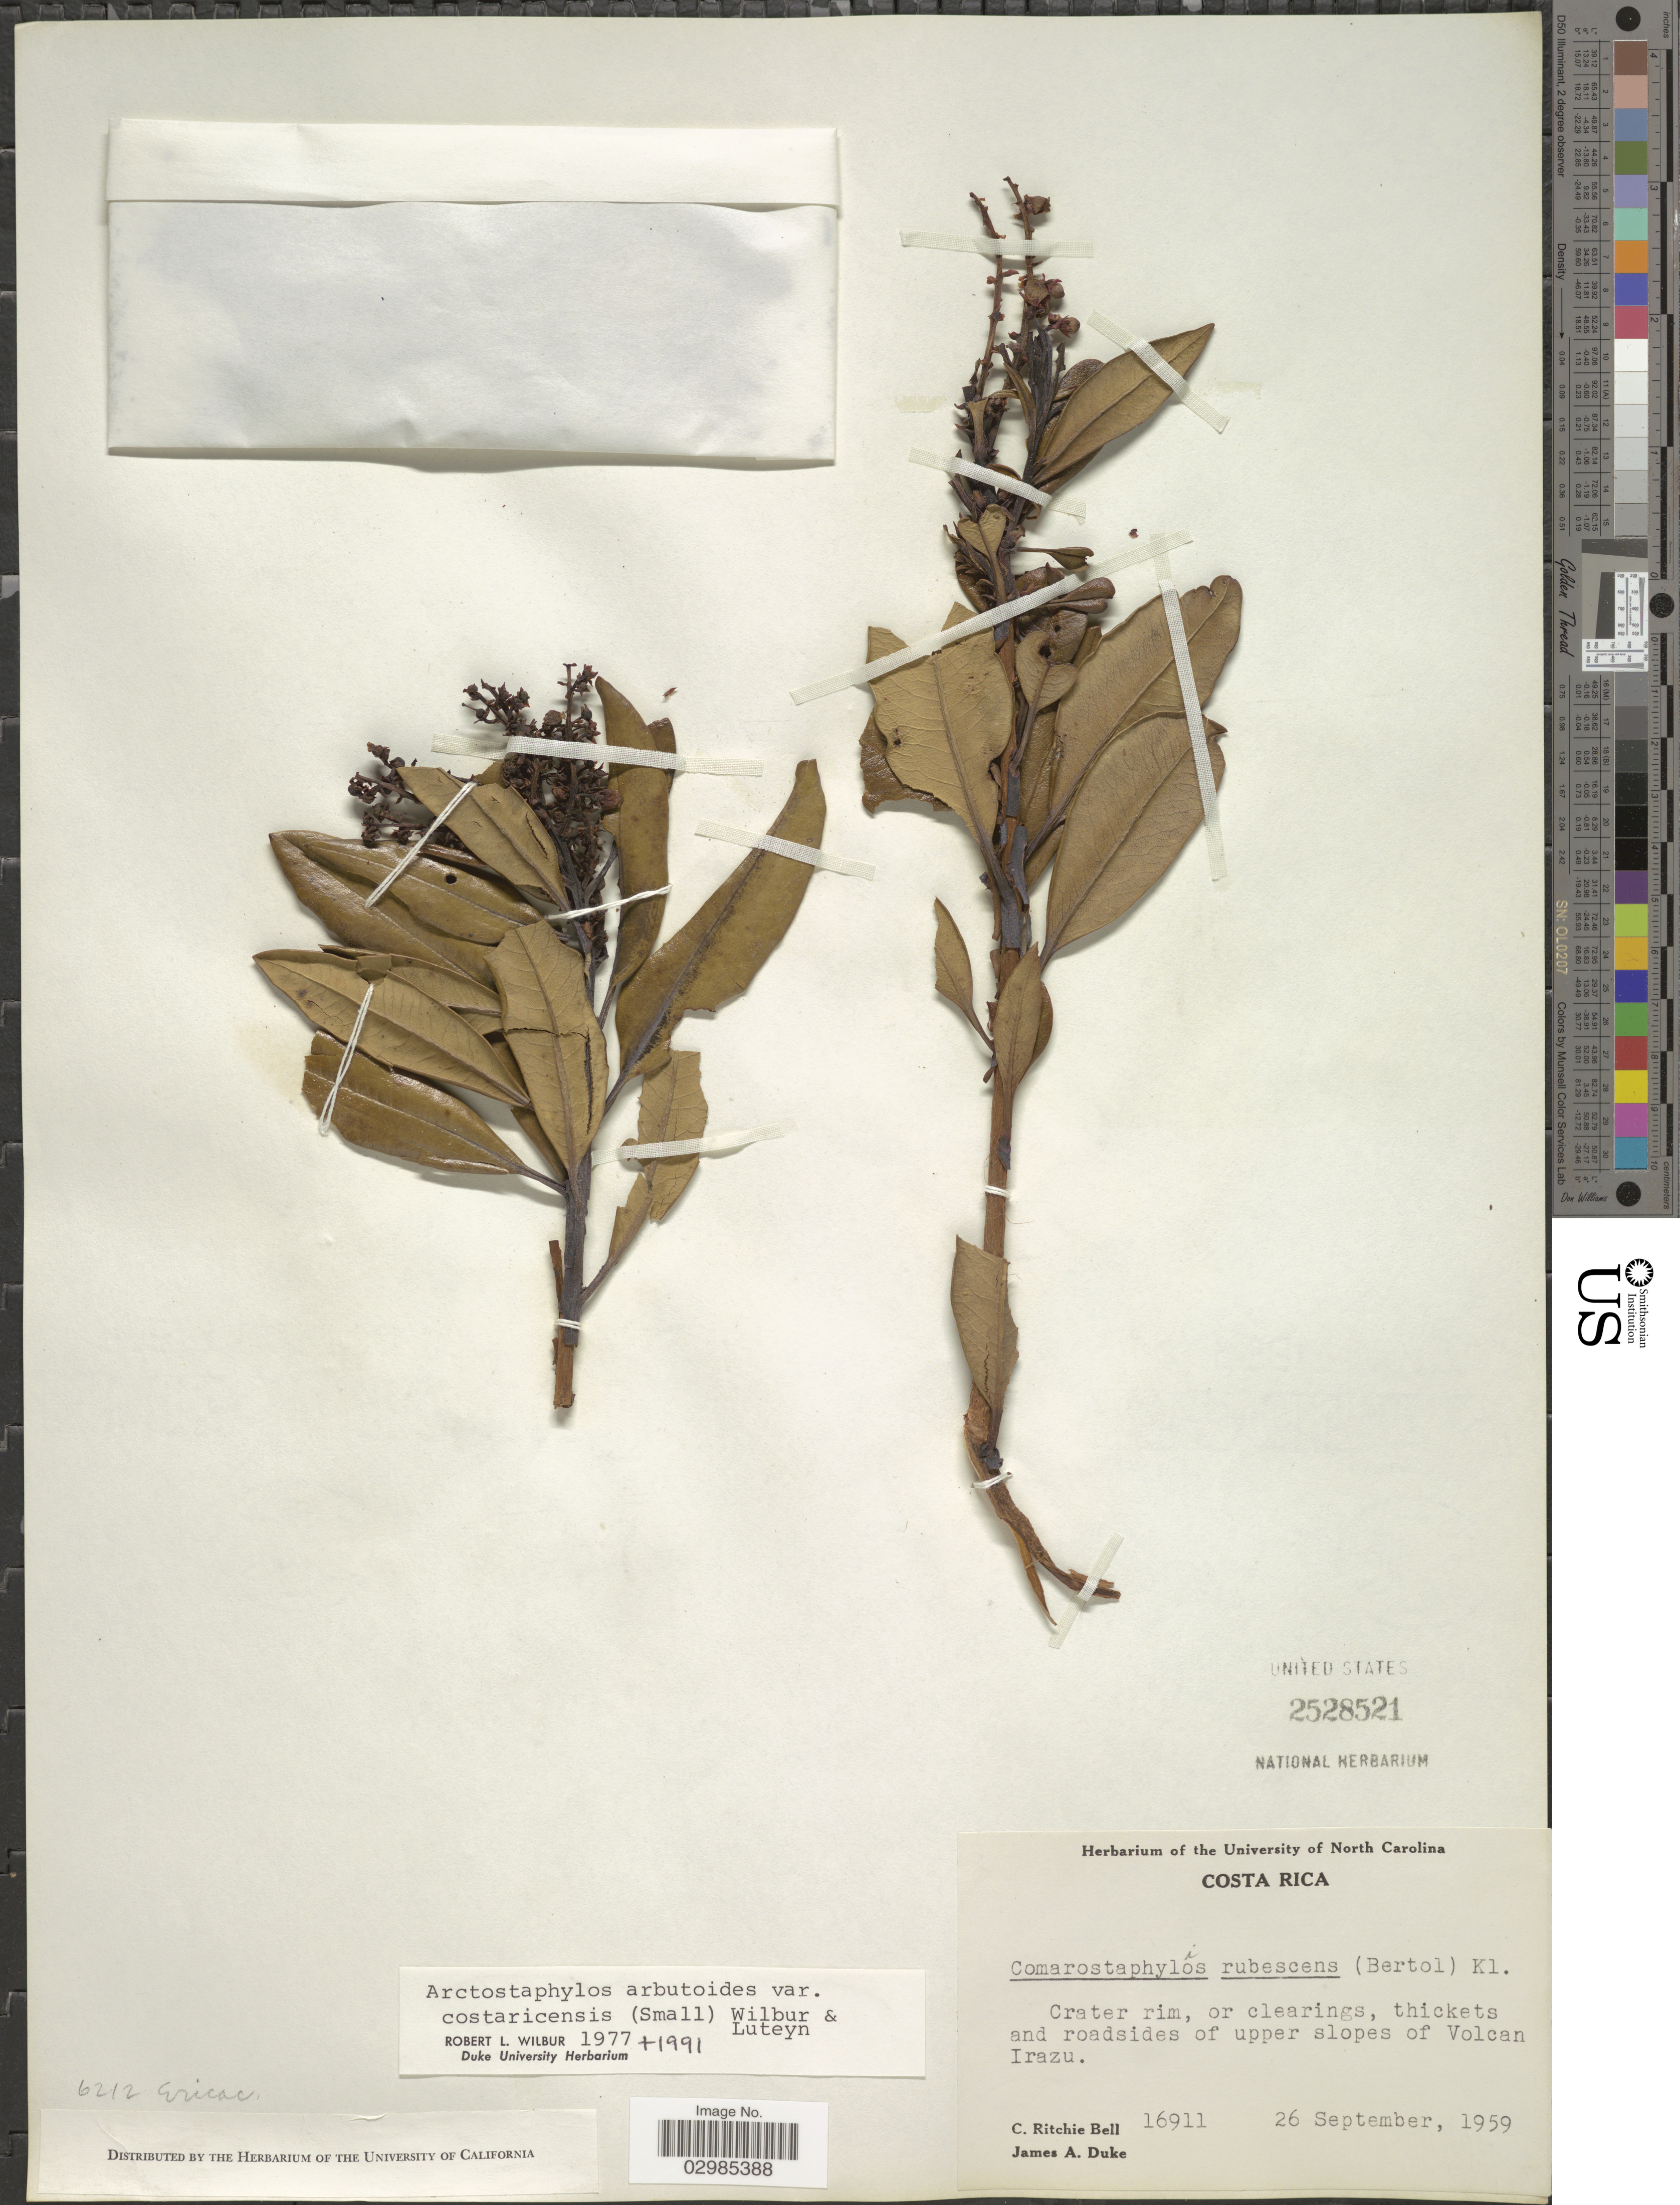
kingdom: Plantae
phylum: Tracheophyta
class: Magnoliopsida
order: Ericales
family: Ericaceae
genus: Arctostaphylos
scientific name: Arctostaphylos arbutoides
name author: (Lindl.) Hemsl.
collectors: C. R. Bell & J. A. Duke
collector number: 16911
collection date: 1959-09-26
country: Costa Rica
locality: Crater rim, or clearings, thickets and roadsides of upper slopes of Volcan Irazu.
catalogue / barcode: US 2528521